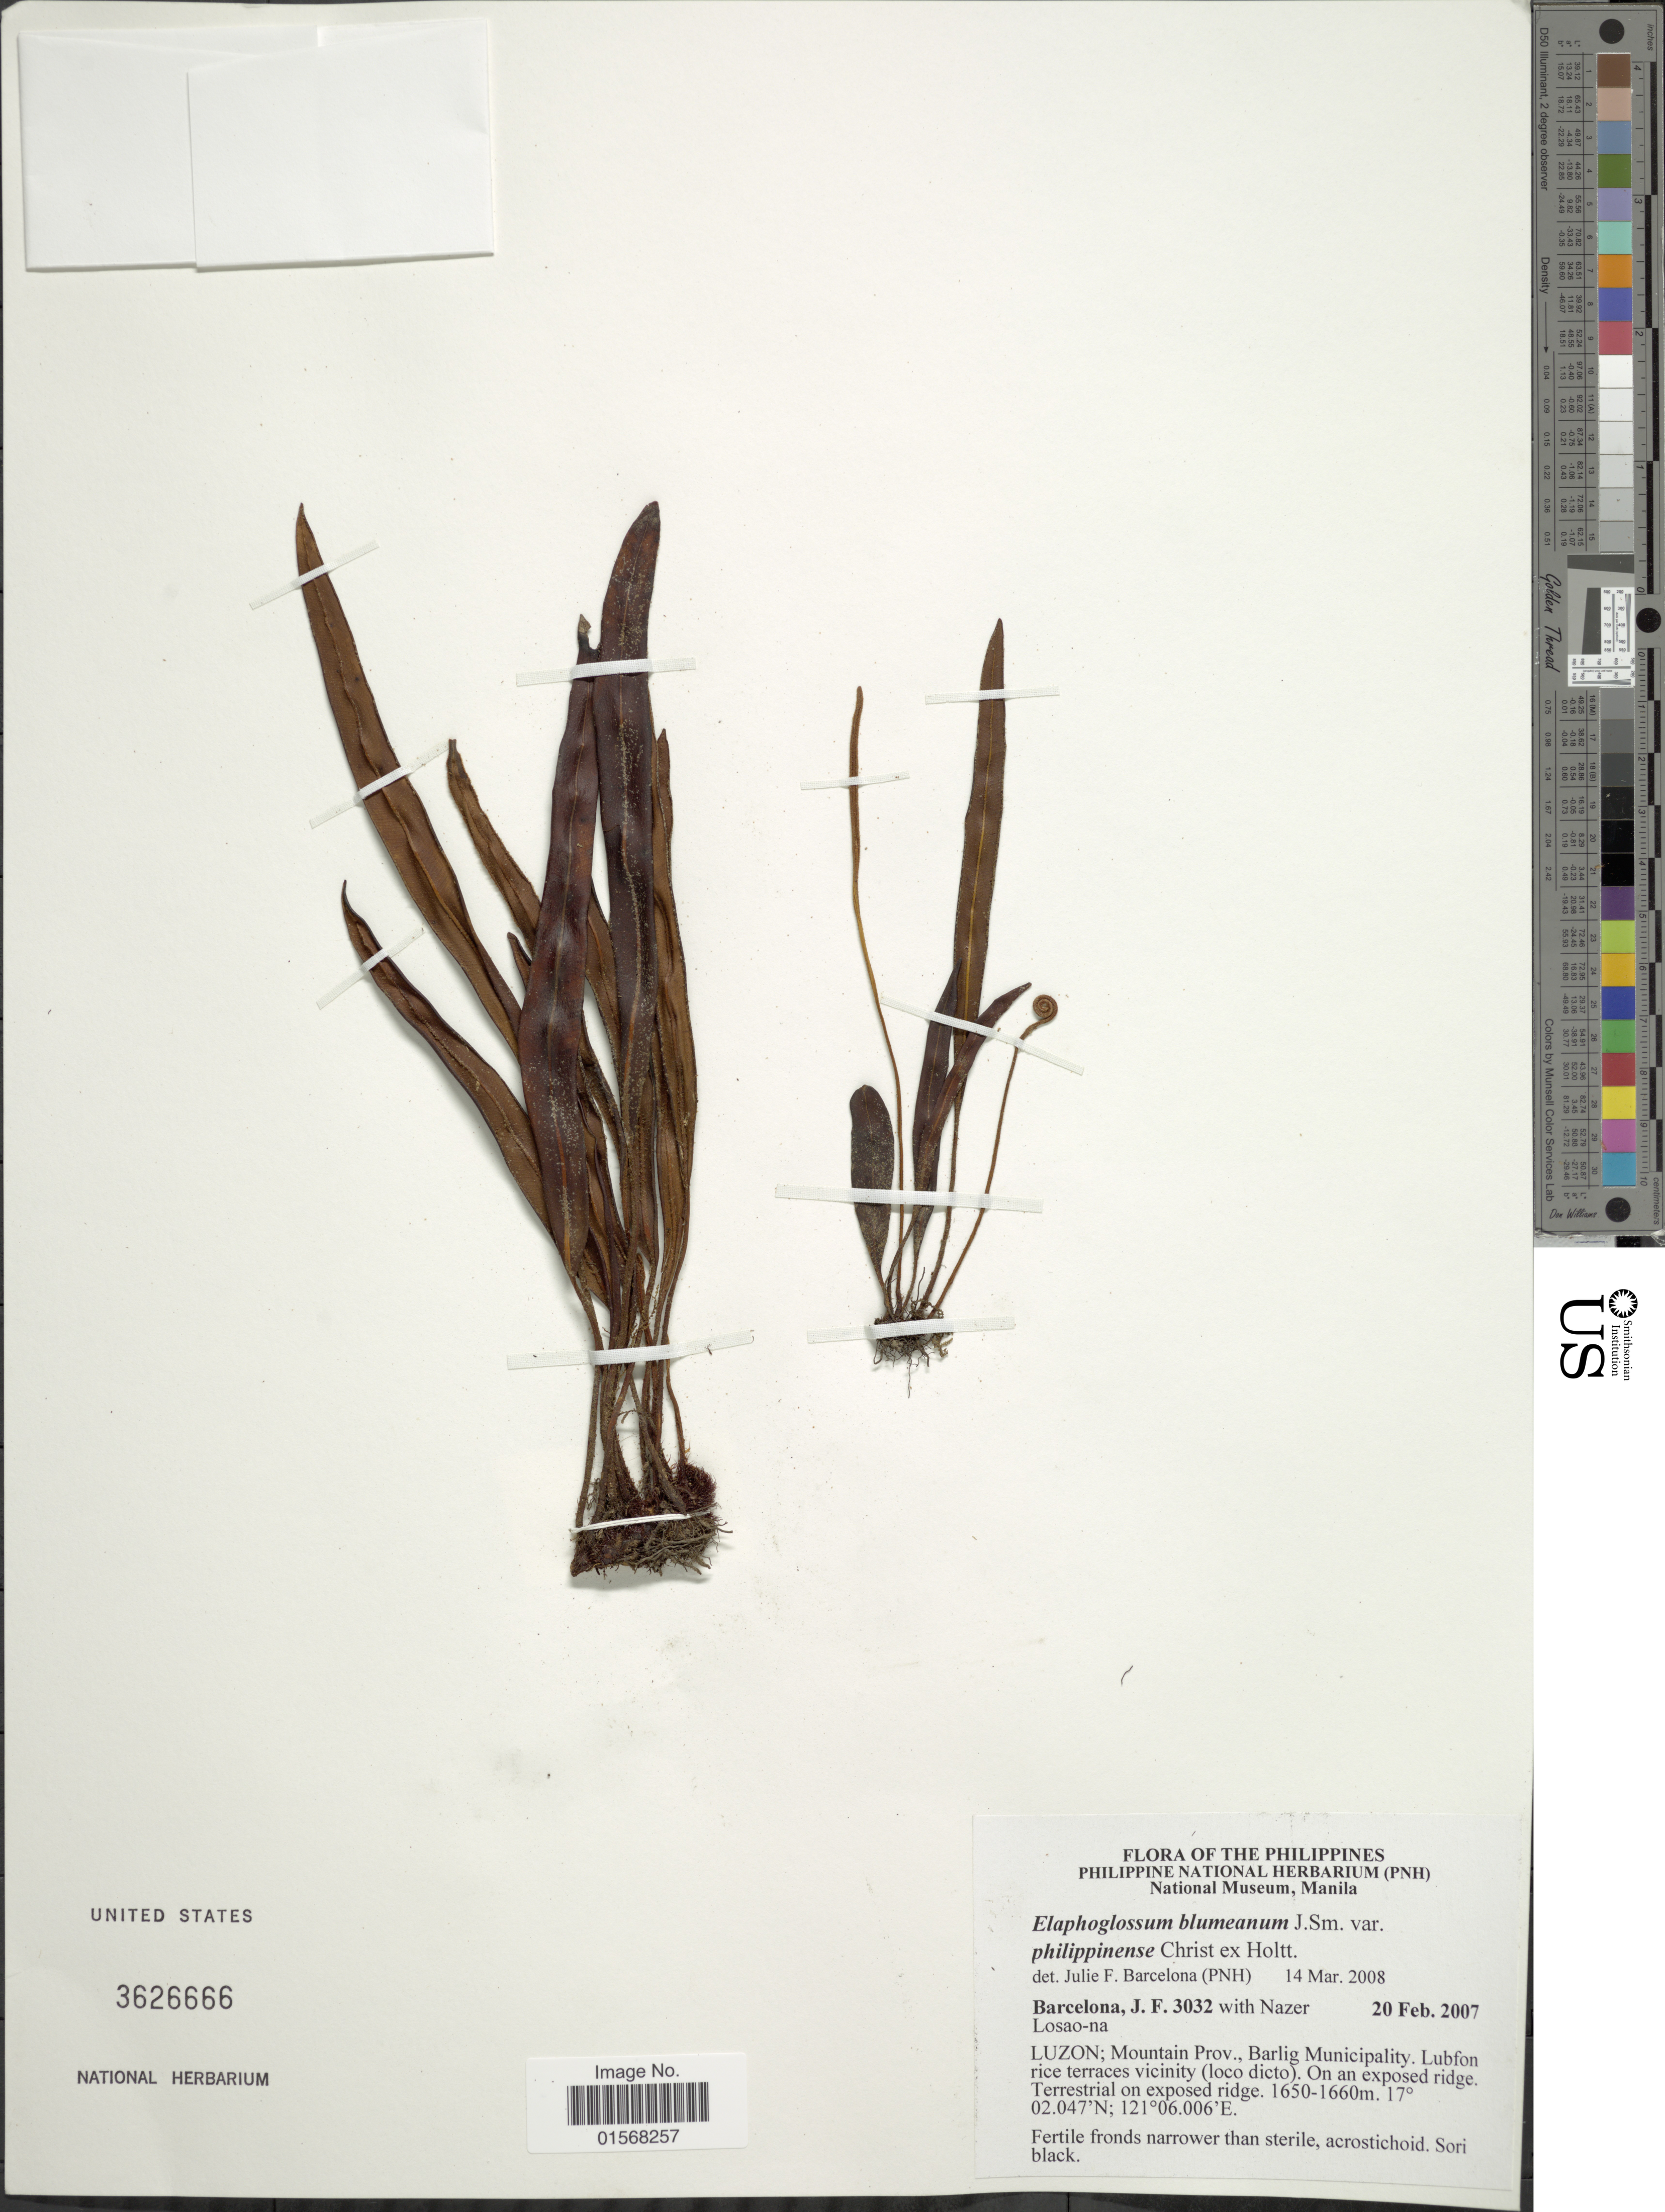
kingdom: Plantae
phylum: Tracheophyta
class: Polypodiopsida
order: Polypodiales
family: Dryopteridaceae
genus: Elaphoglossum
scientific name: Elaphoglossum blumeanum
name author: (Fée) J. Sm.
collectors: J. F. Barcelona & N. Losao-na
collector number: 3032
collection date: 2007-02-20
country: Philippines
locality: Luzon; Mountain Prov., Barlig Municipality, Luvfon rice terraces vicinity (loco dicto)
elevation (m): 1650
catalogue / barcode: US 3626666